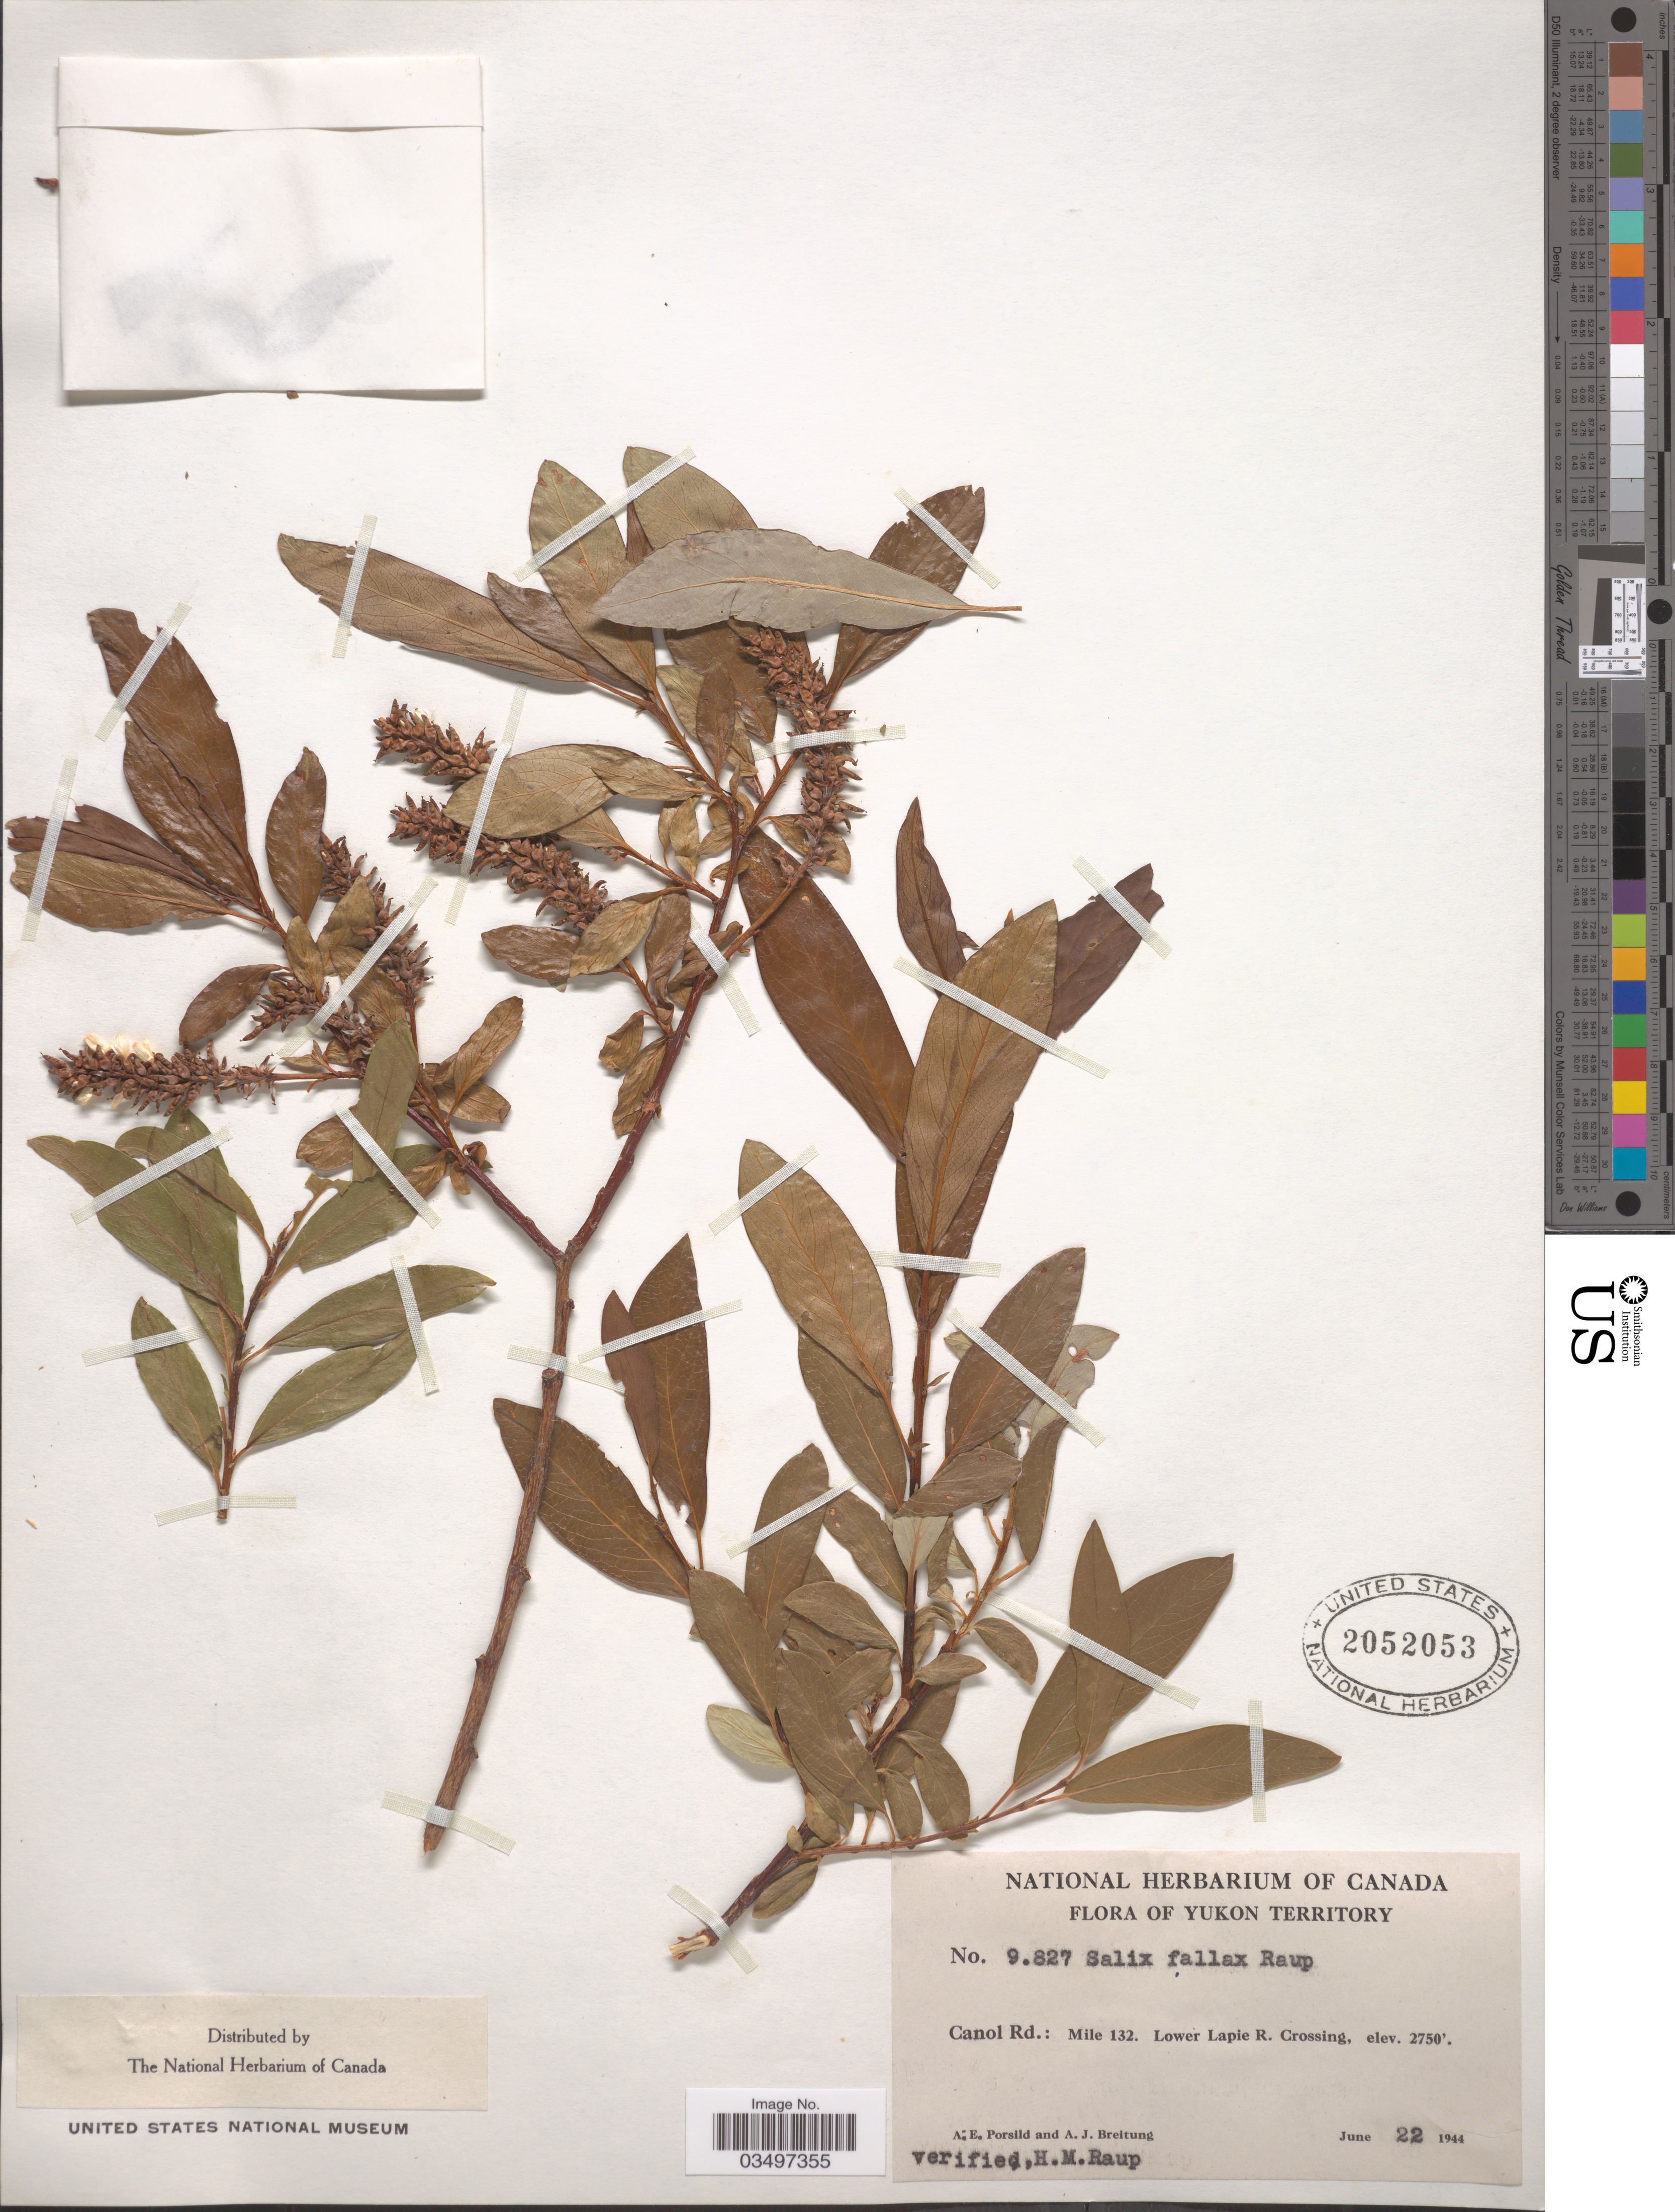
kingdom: Plantae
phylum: Tracheophyta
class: Magnoliopsida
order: Malpighiales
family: Salicaceae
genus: Salix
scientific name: Salix fallax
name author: Raup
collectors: A. E. Porsild & A. Breitung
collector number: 9827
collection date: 1944-06-22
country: Canada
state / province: Yukon Territory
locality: Canol Rd.: Mile 132. Lower Lapie R. Crossing.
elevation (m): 838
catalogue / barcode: US 2052053